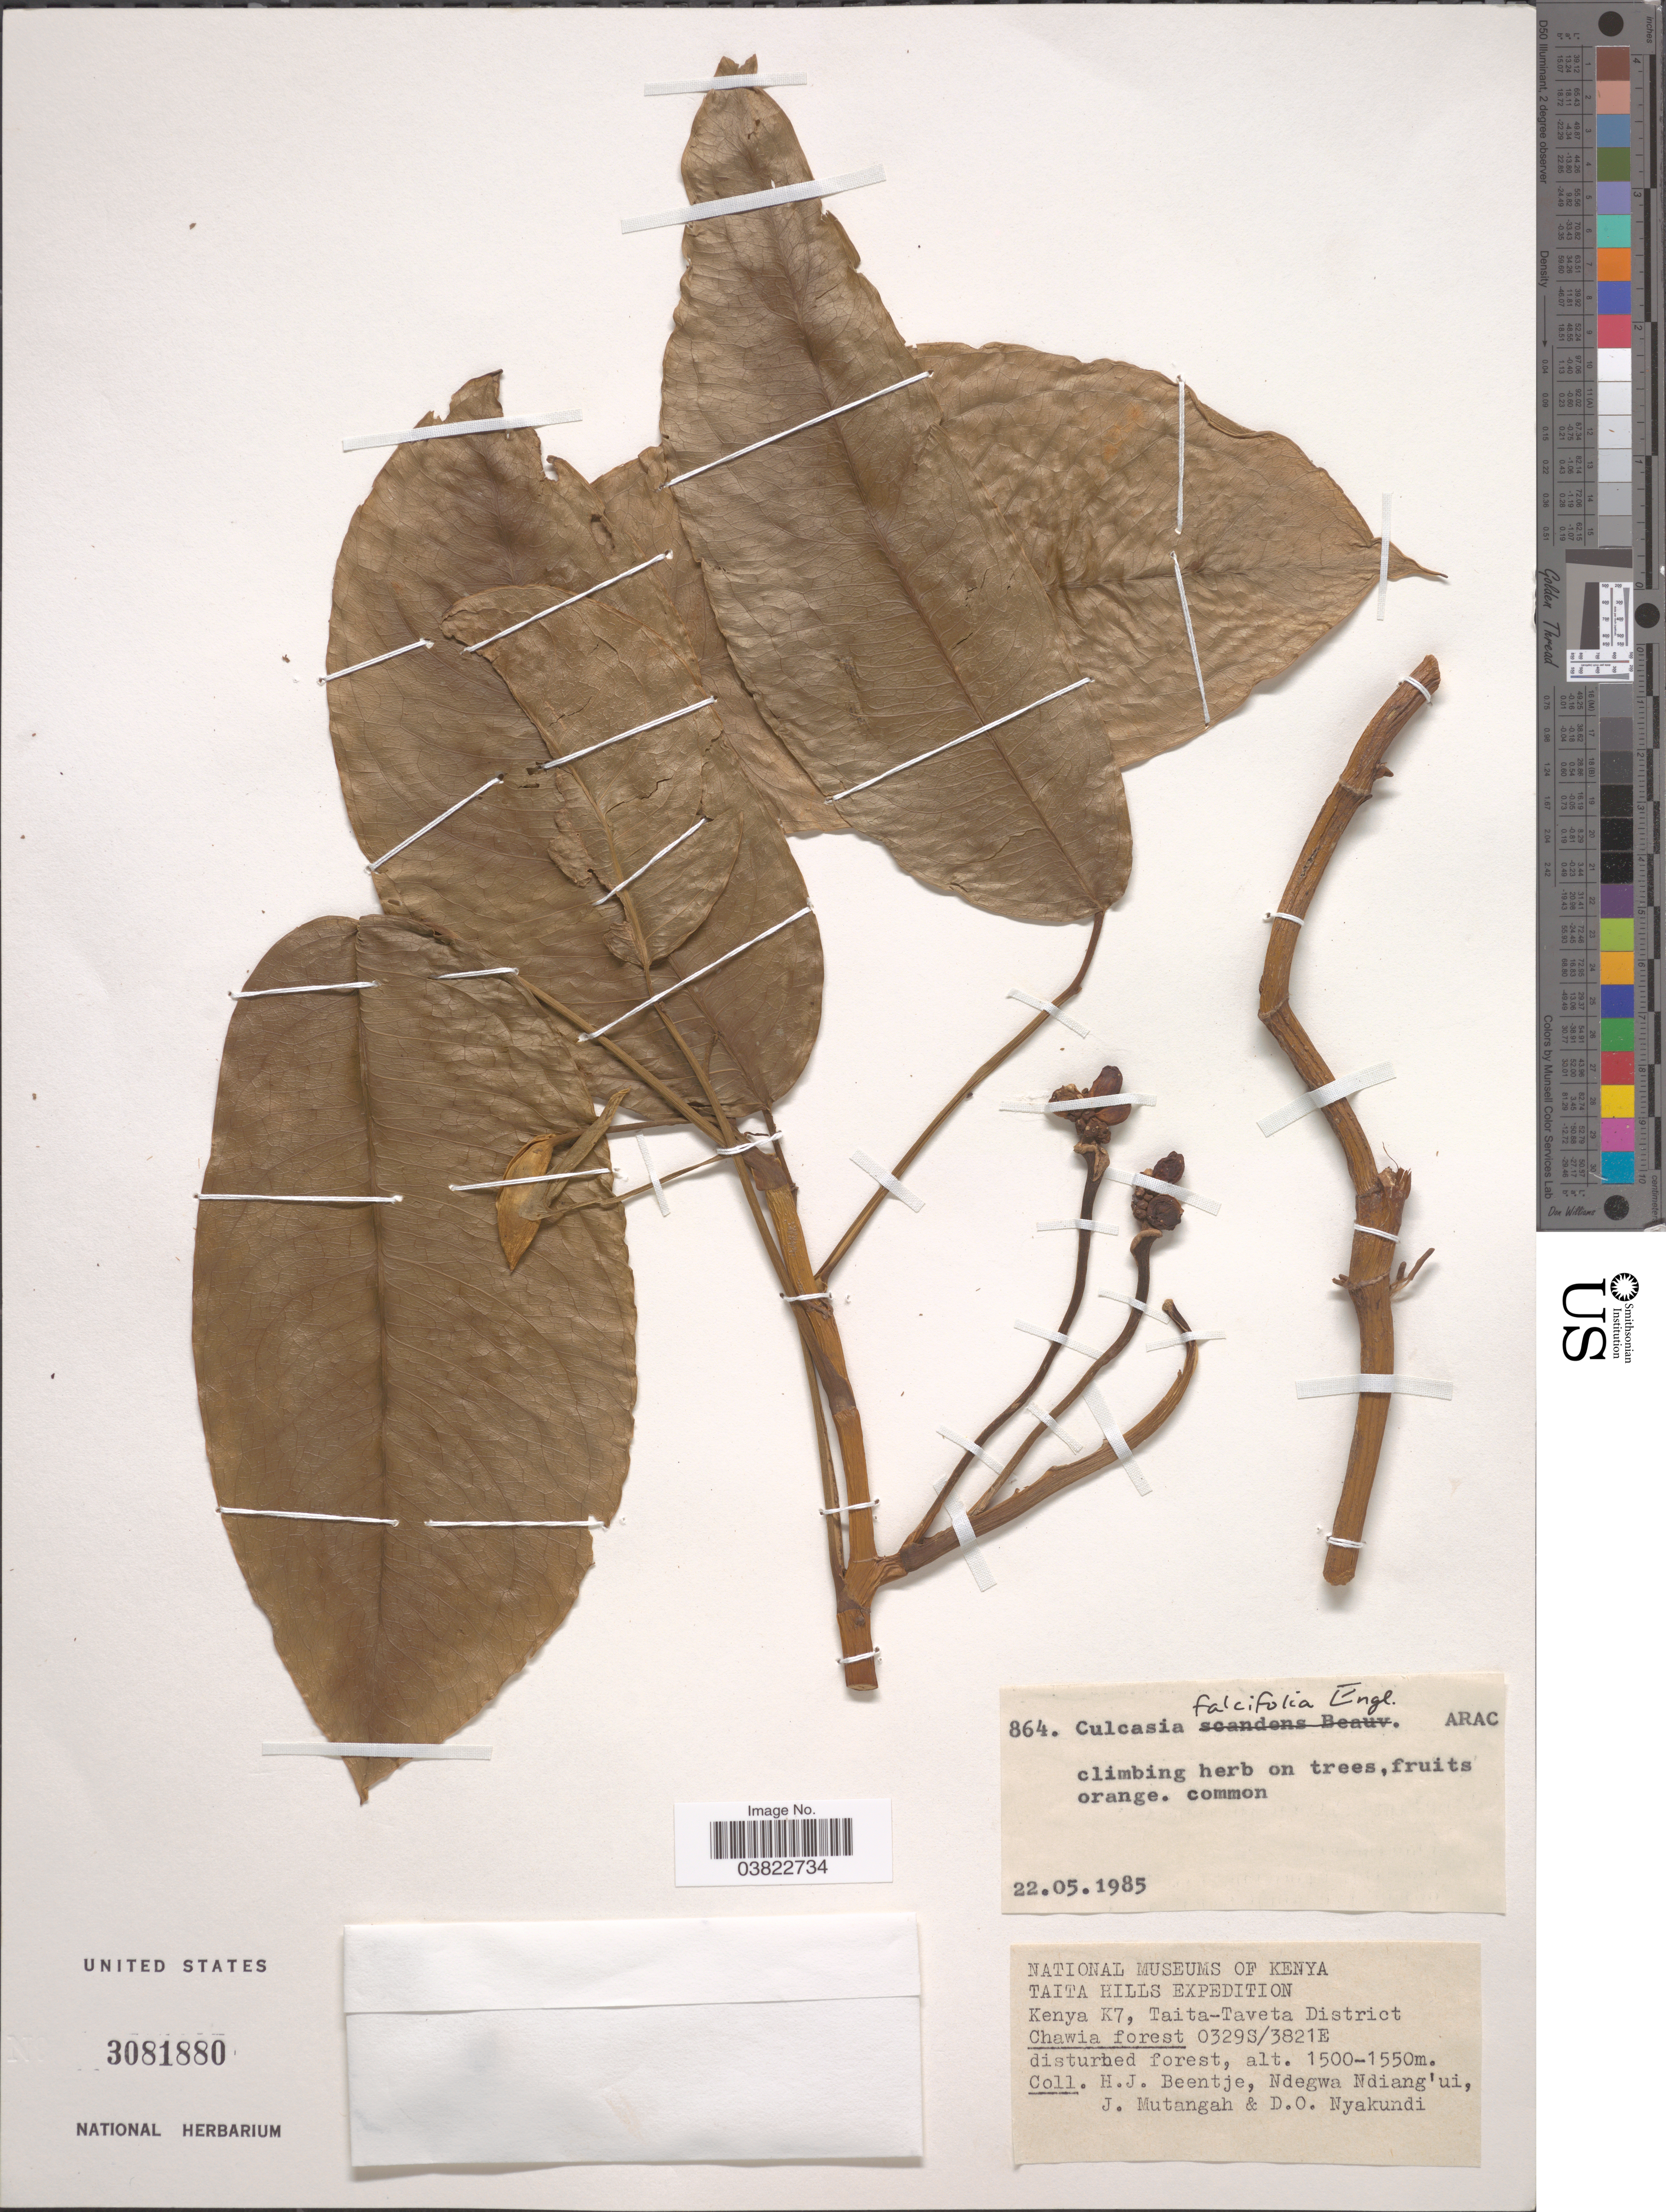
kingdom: Plantae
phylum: Tracheophyta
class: Liliopsida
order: Alismatales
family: Araceae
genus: Culcasia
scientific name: Culcasia falcifolia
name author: Engl.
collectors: H. J. Beentje, Ndegwa Ndiang'ui, J. Mutangah & D. Nyakundi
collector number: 864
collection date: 1985-05-22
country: Kenya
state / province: Taita Taveta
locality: Taita Hills. K7, Taita-Taveta District. Chawia Forest.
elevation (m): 1500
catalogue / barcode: US 3081880